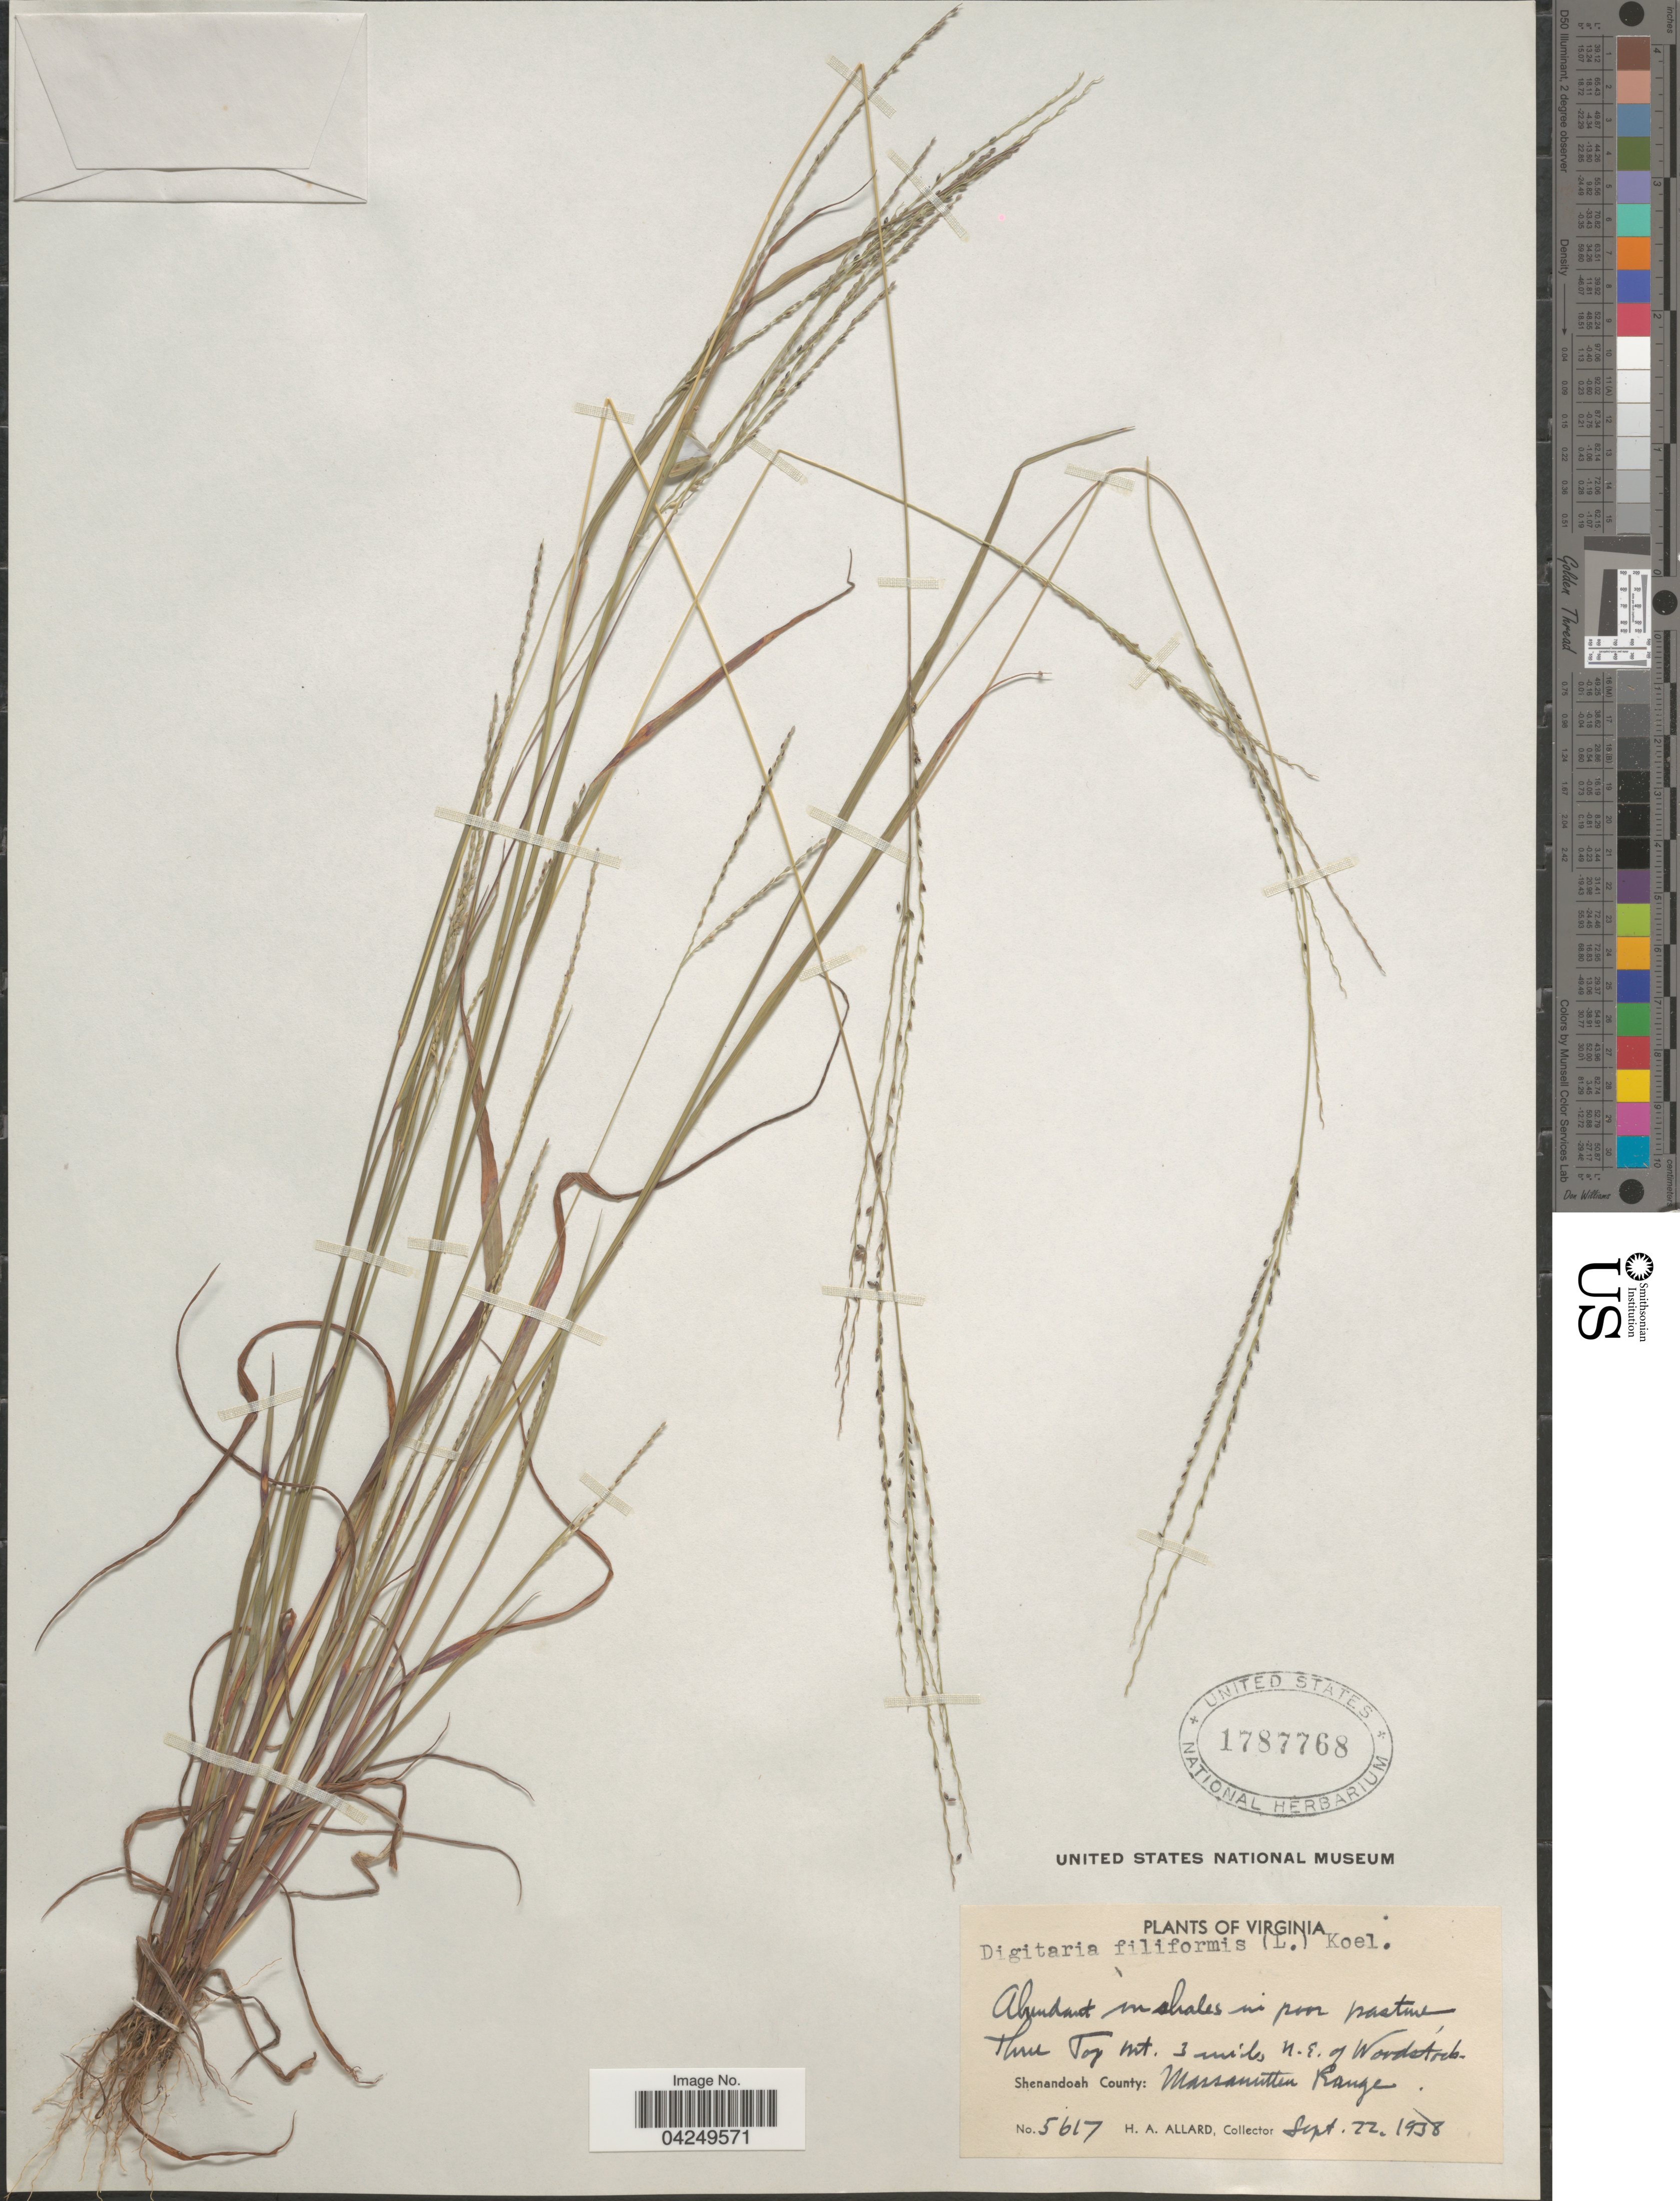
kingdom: Plantae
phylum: Tracheophyta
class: Liliopsida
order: Poales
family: Poaceae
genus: Digitaria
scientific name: Digitaria filiformis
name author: (L.) Koeler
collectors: H. A. Allard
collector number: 5617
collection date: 1938-09-22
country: United States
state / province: Virginia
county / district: Shenandoah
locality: Three Top Mt. 3 miles, n.e. of Woodstock. Shenandoah County: Massanutten Range.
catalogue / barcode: US 1787768